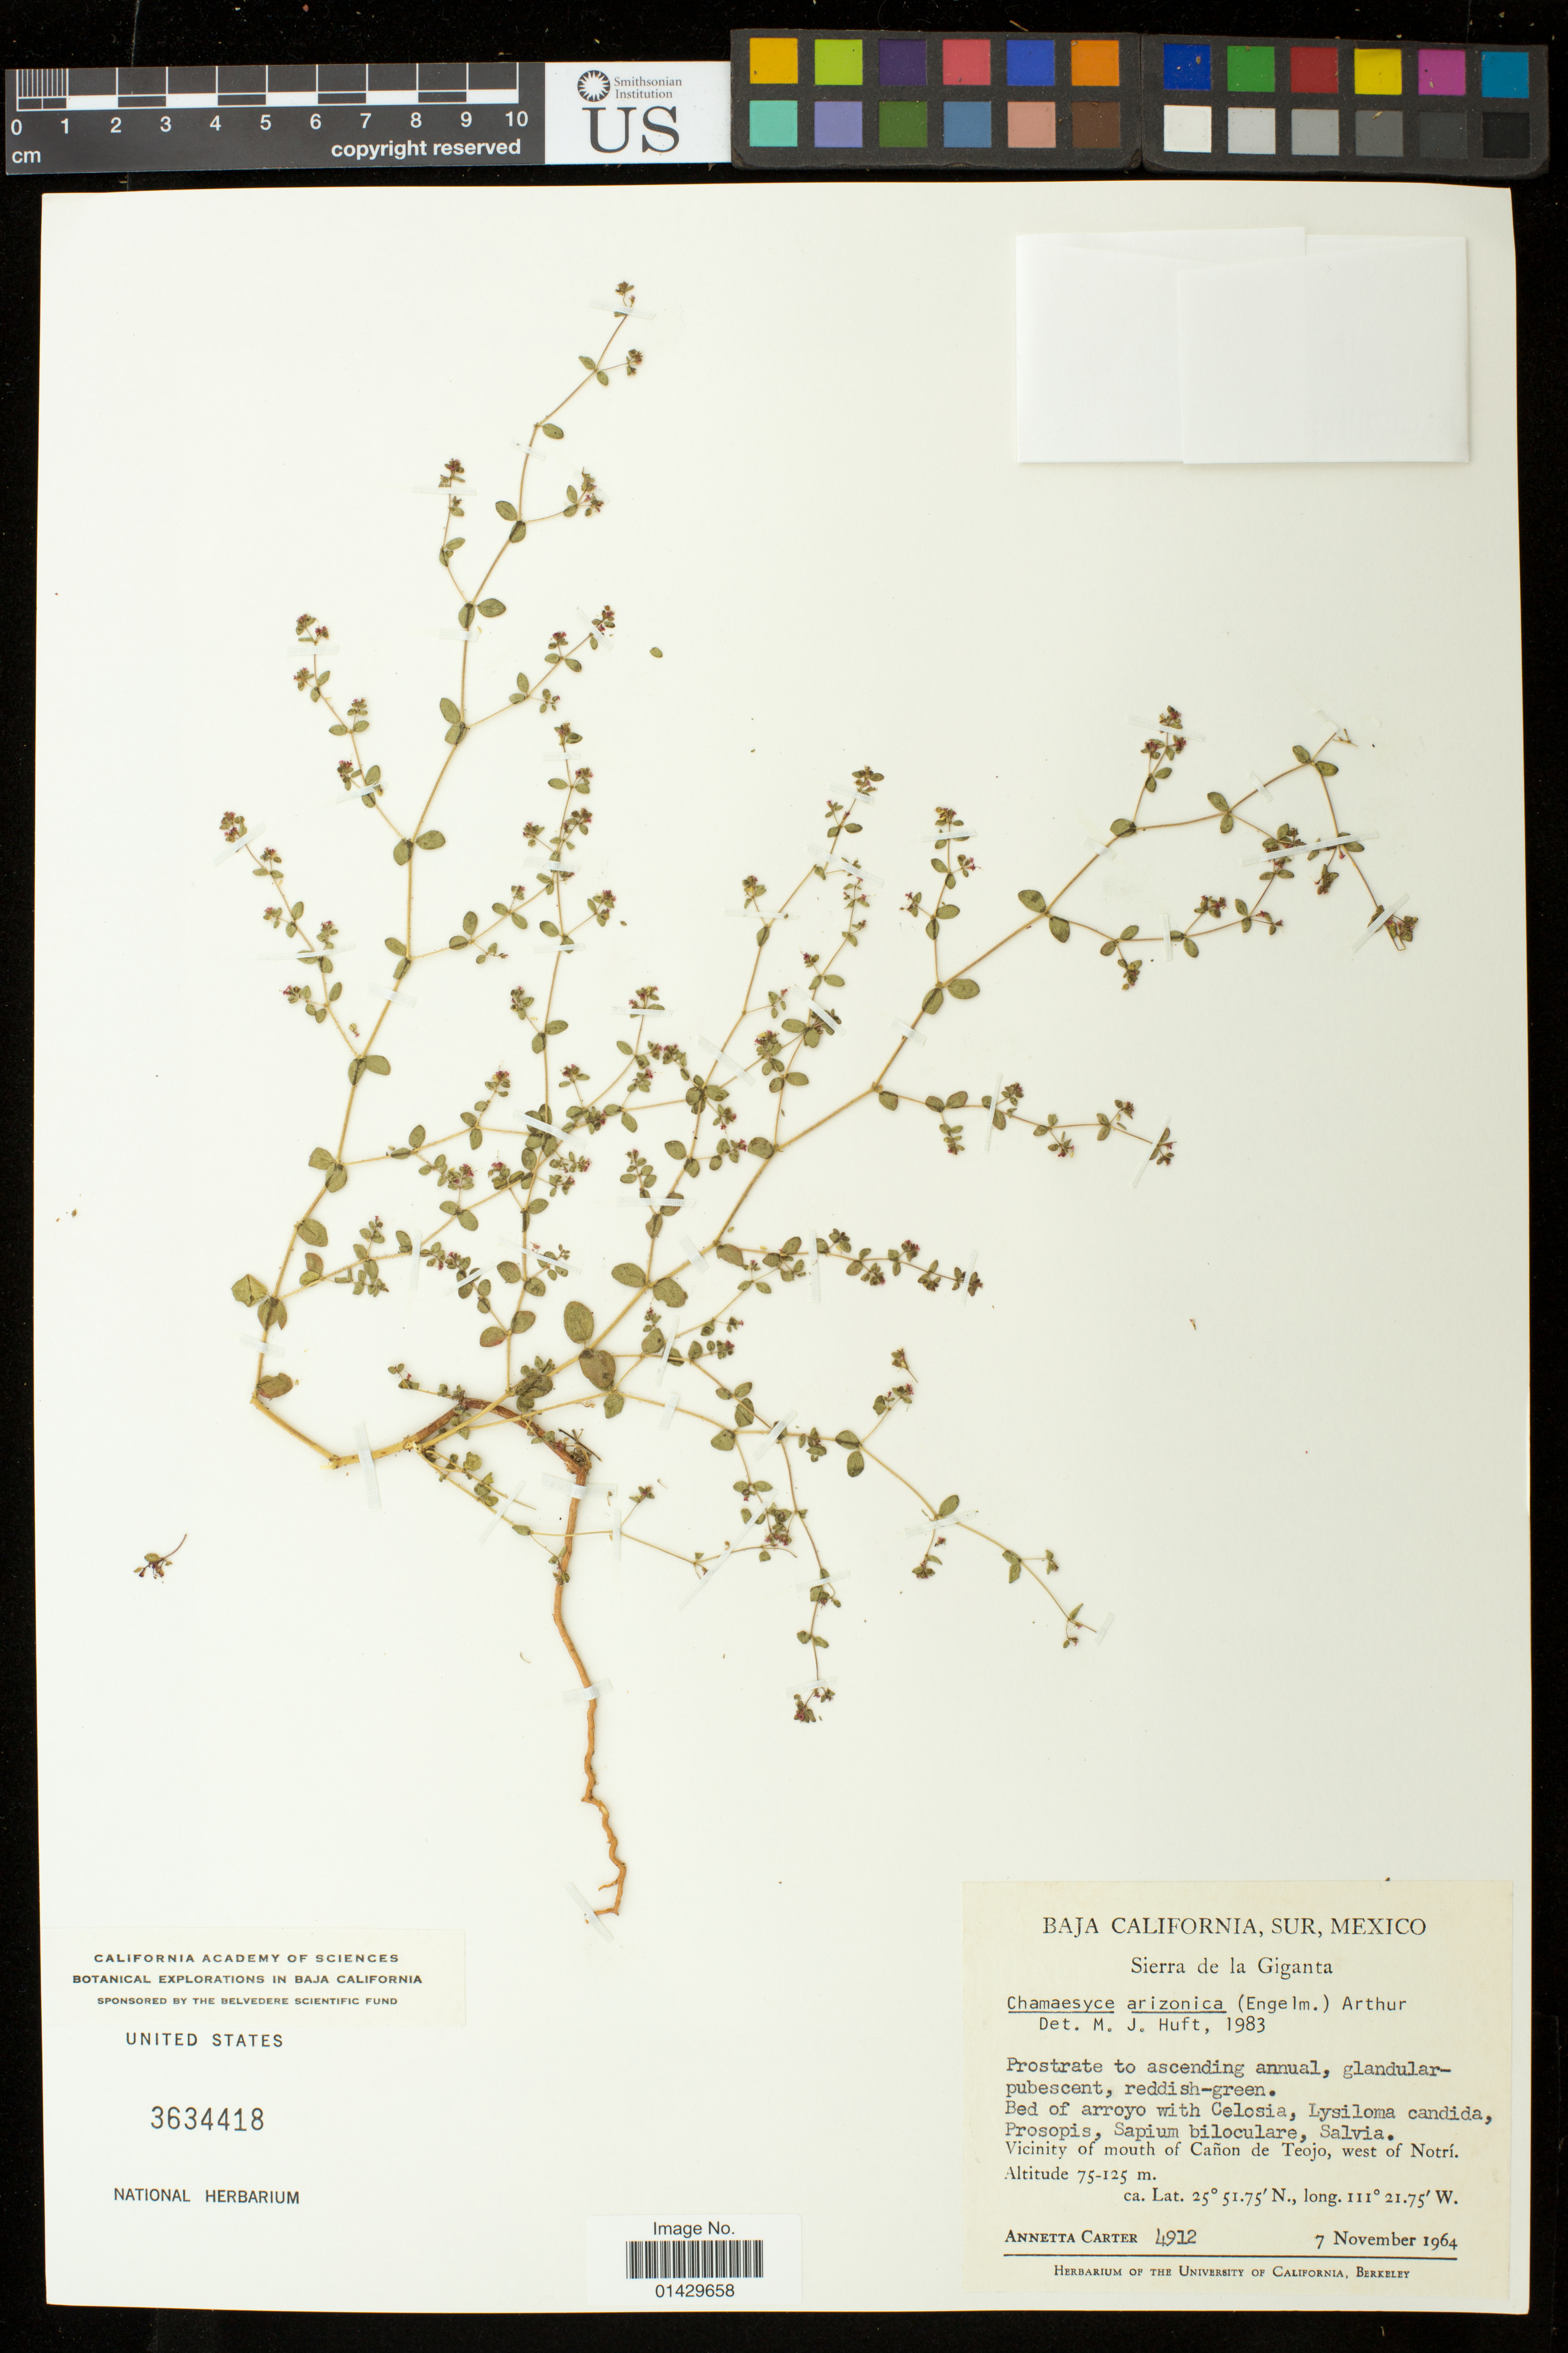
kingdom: Plantae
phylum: Tracheophyta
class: Magnoliopsida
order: Malpighiales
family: Euphorbiaceae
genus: Euphorbia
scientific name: Euphorbia arizonica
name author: Engelm.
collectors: A. Carter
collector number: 4912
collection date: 1964-11-07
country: Mexico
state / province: Baja California Sur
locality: Vicinity of mouth of Canon de Teojo, west of Notri.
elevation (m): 75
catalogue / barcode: US 3634418